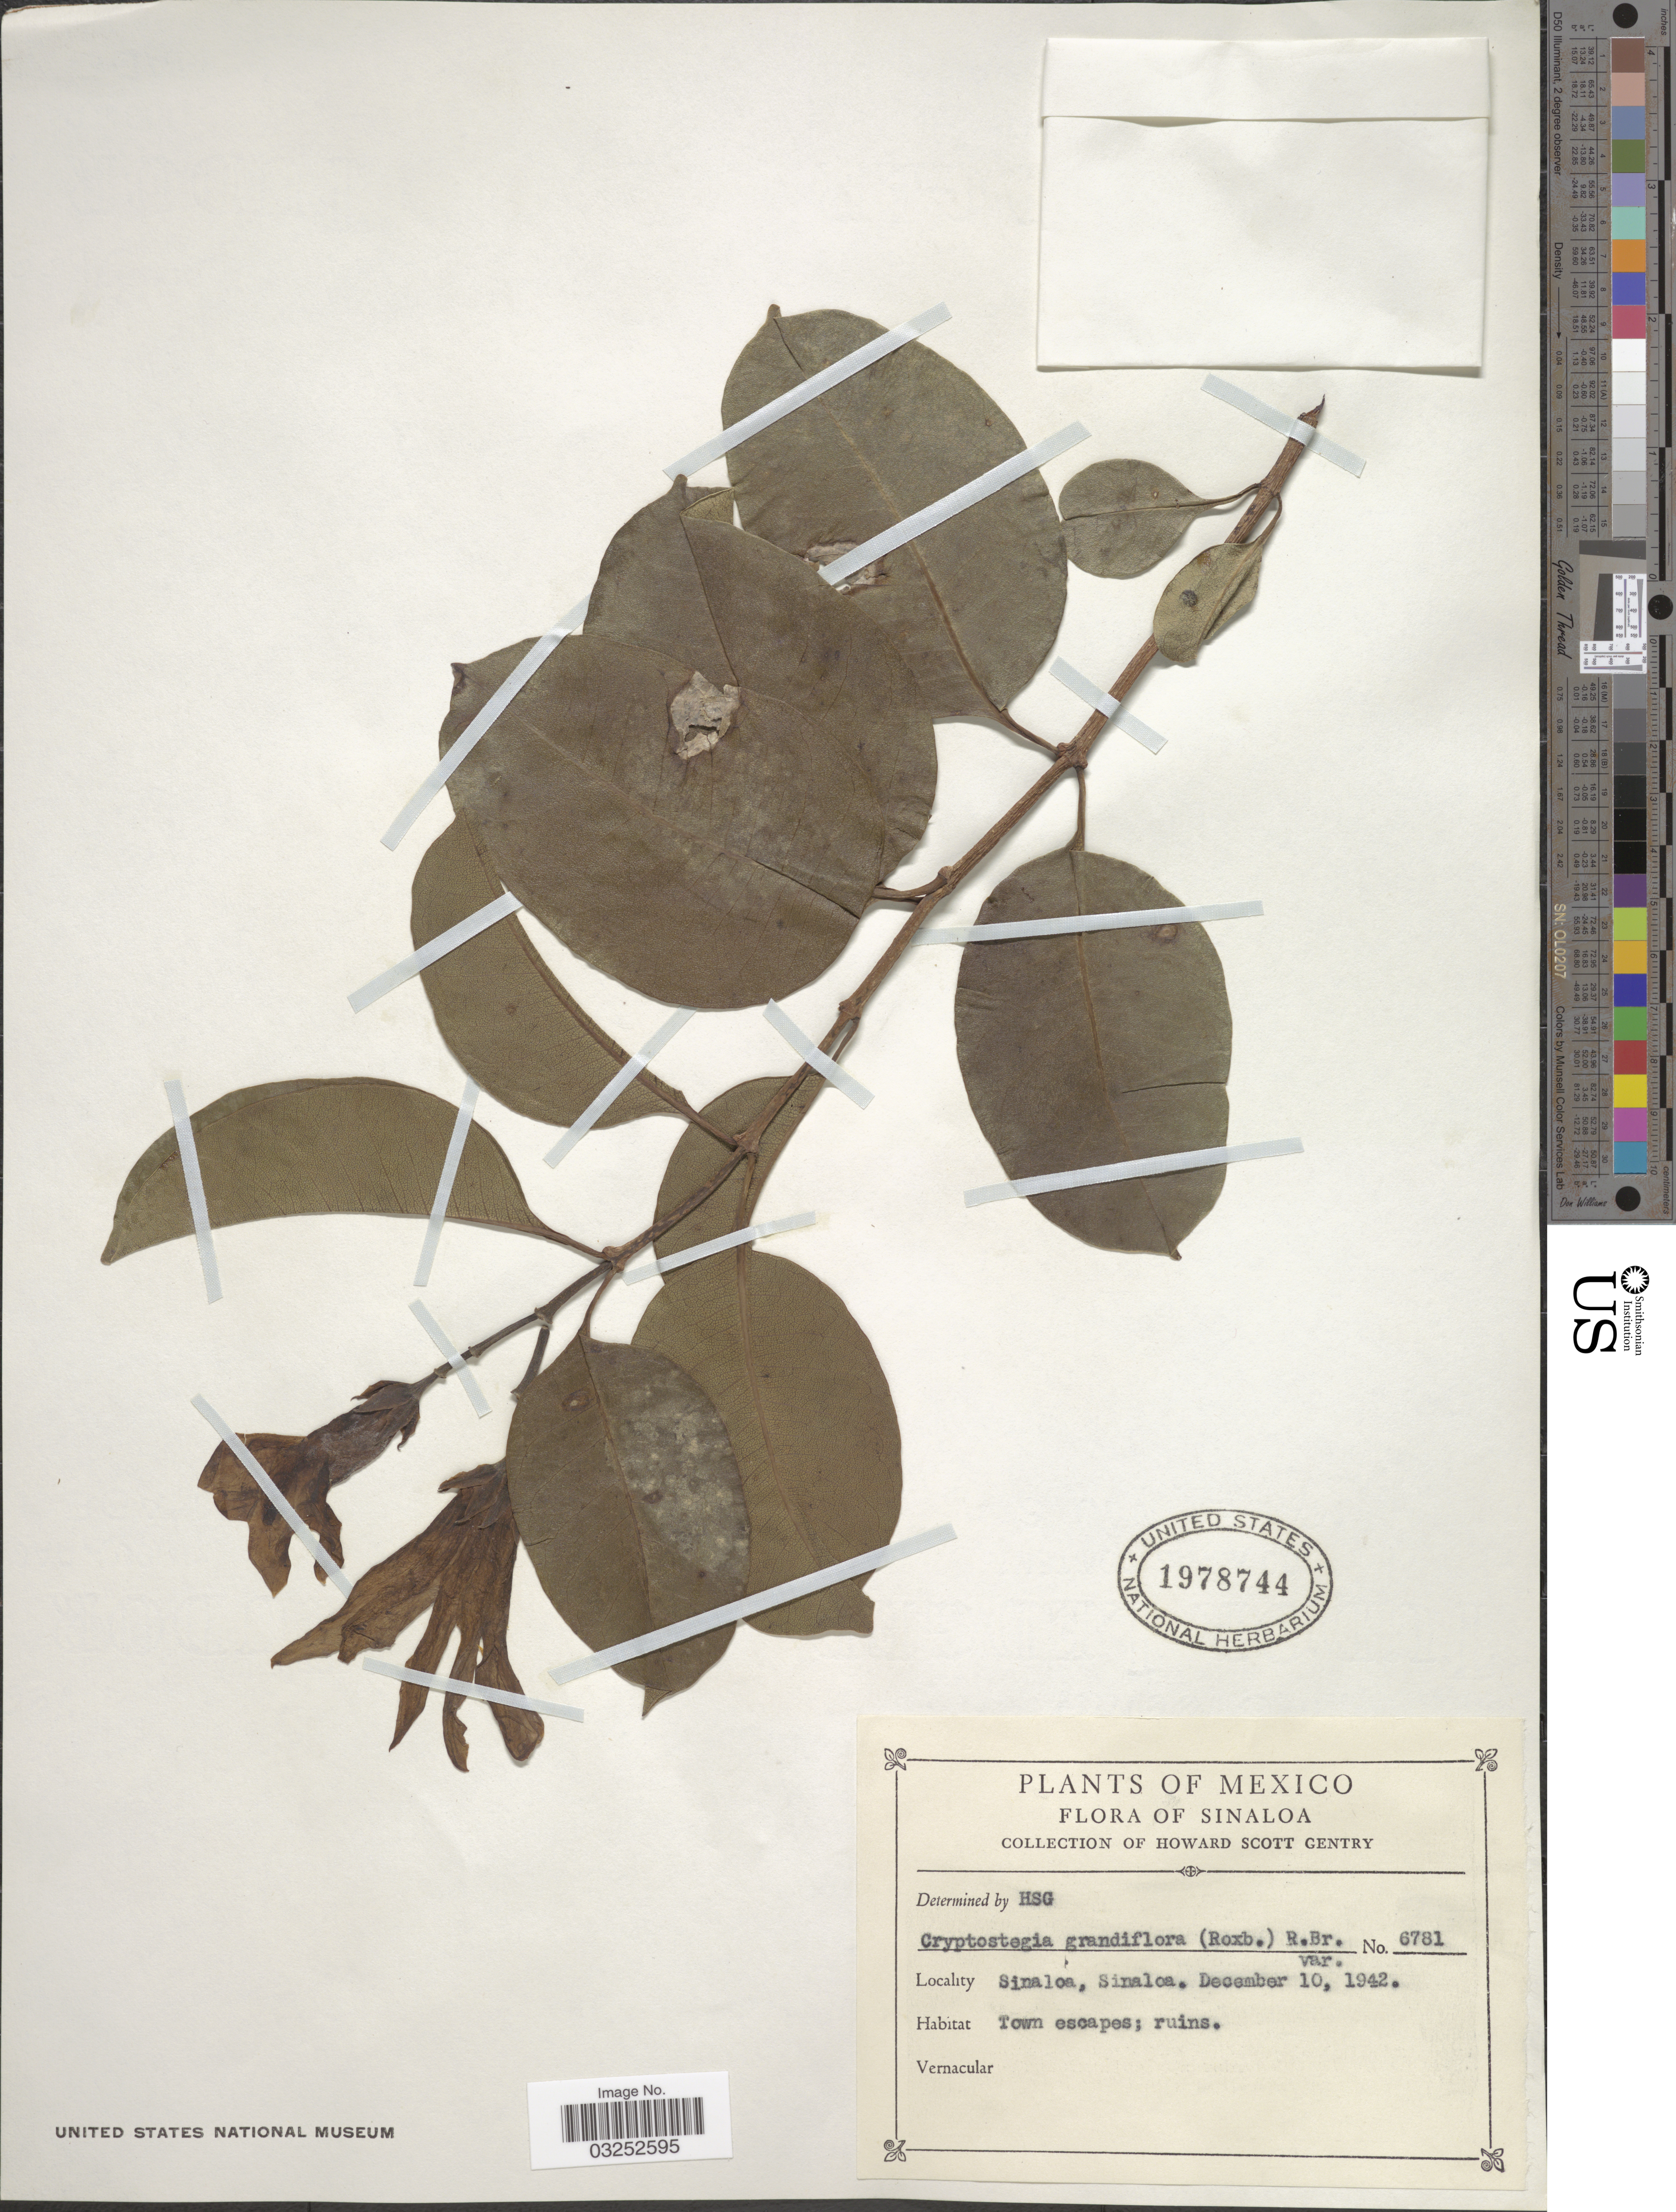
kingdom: Plantae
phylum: Tracheophyta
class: Magnoliopsida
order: Gentianales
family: Apocynaceae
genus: Cryptostegia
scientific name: Cryptostegia grandiflora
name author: Roxb. ex R. Br.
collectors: H. S. Gentry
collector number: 6781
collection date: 1942-12-10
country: Mexico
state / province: Sinaloa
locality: Sinaloa, Sinaloa.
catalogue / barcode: US 1978744